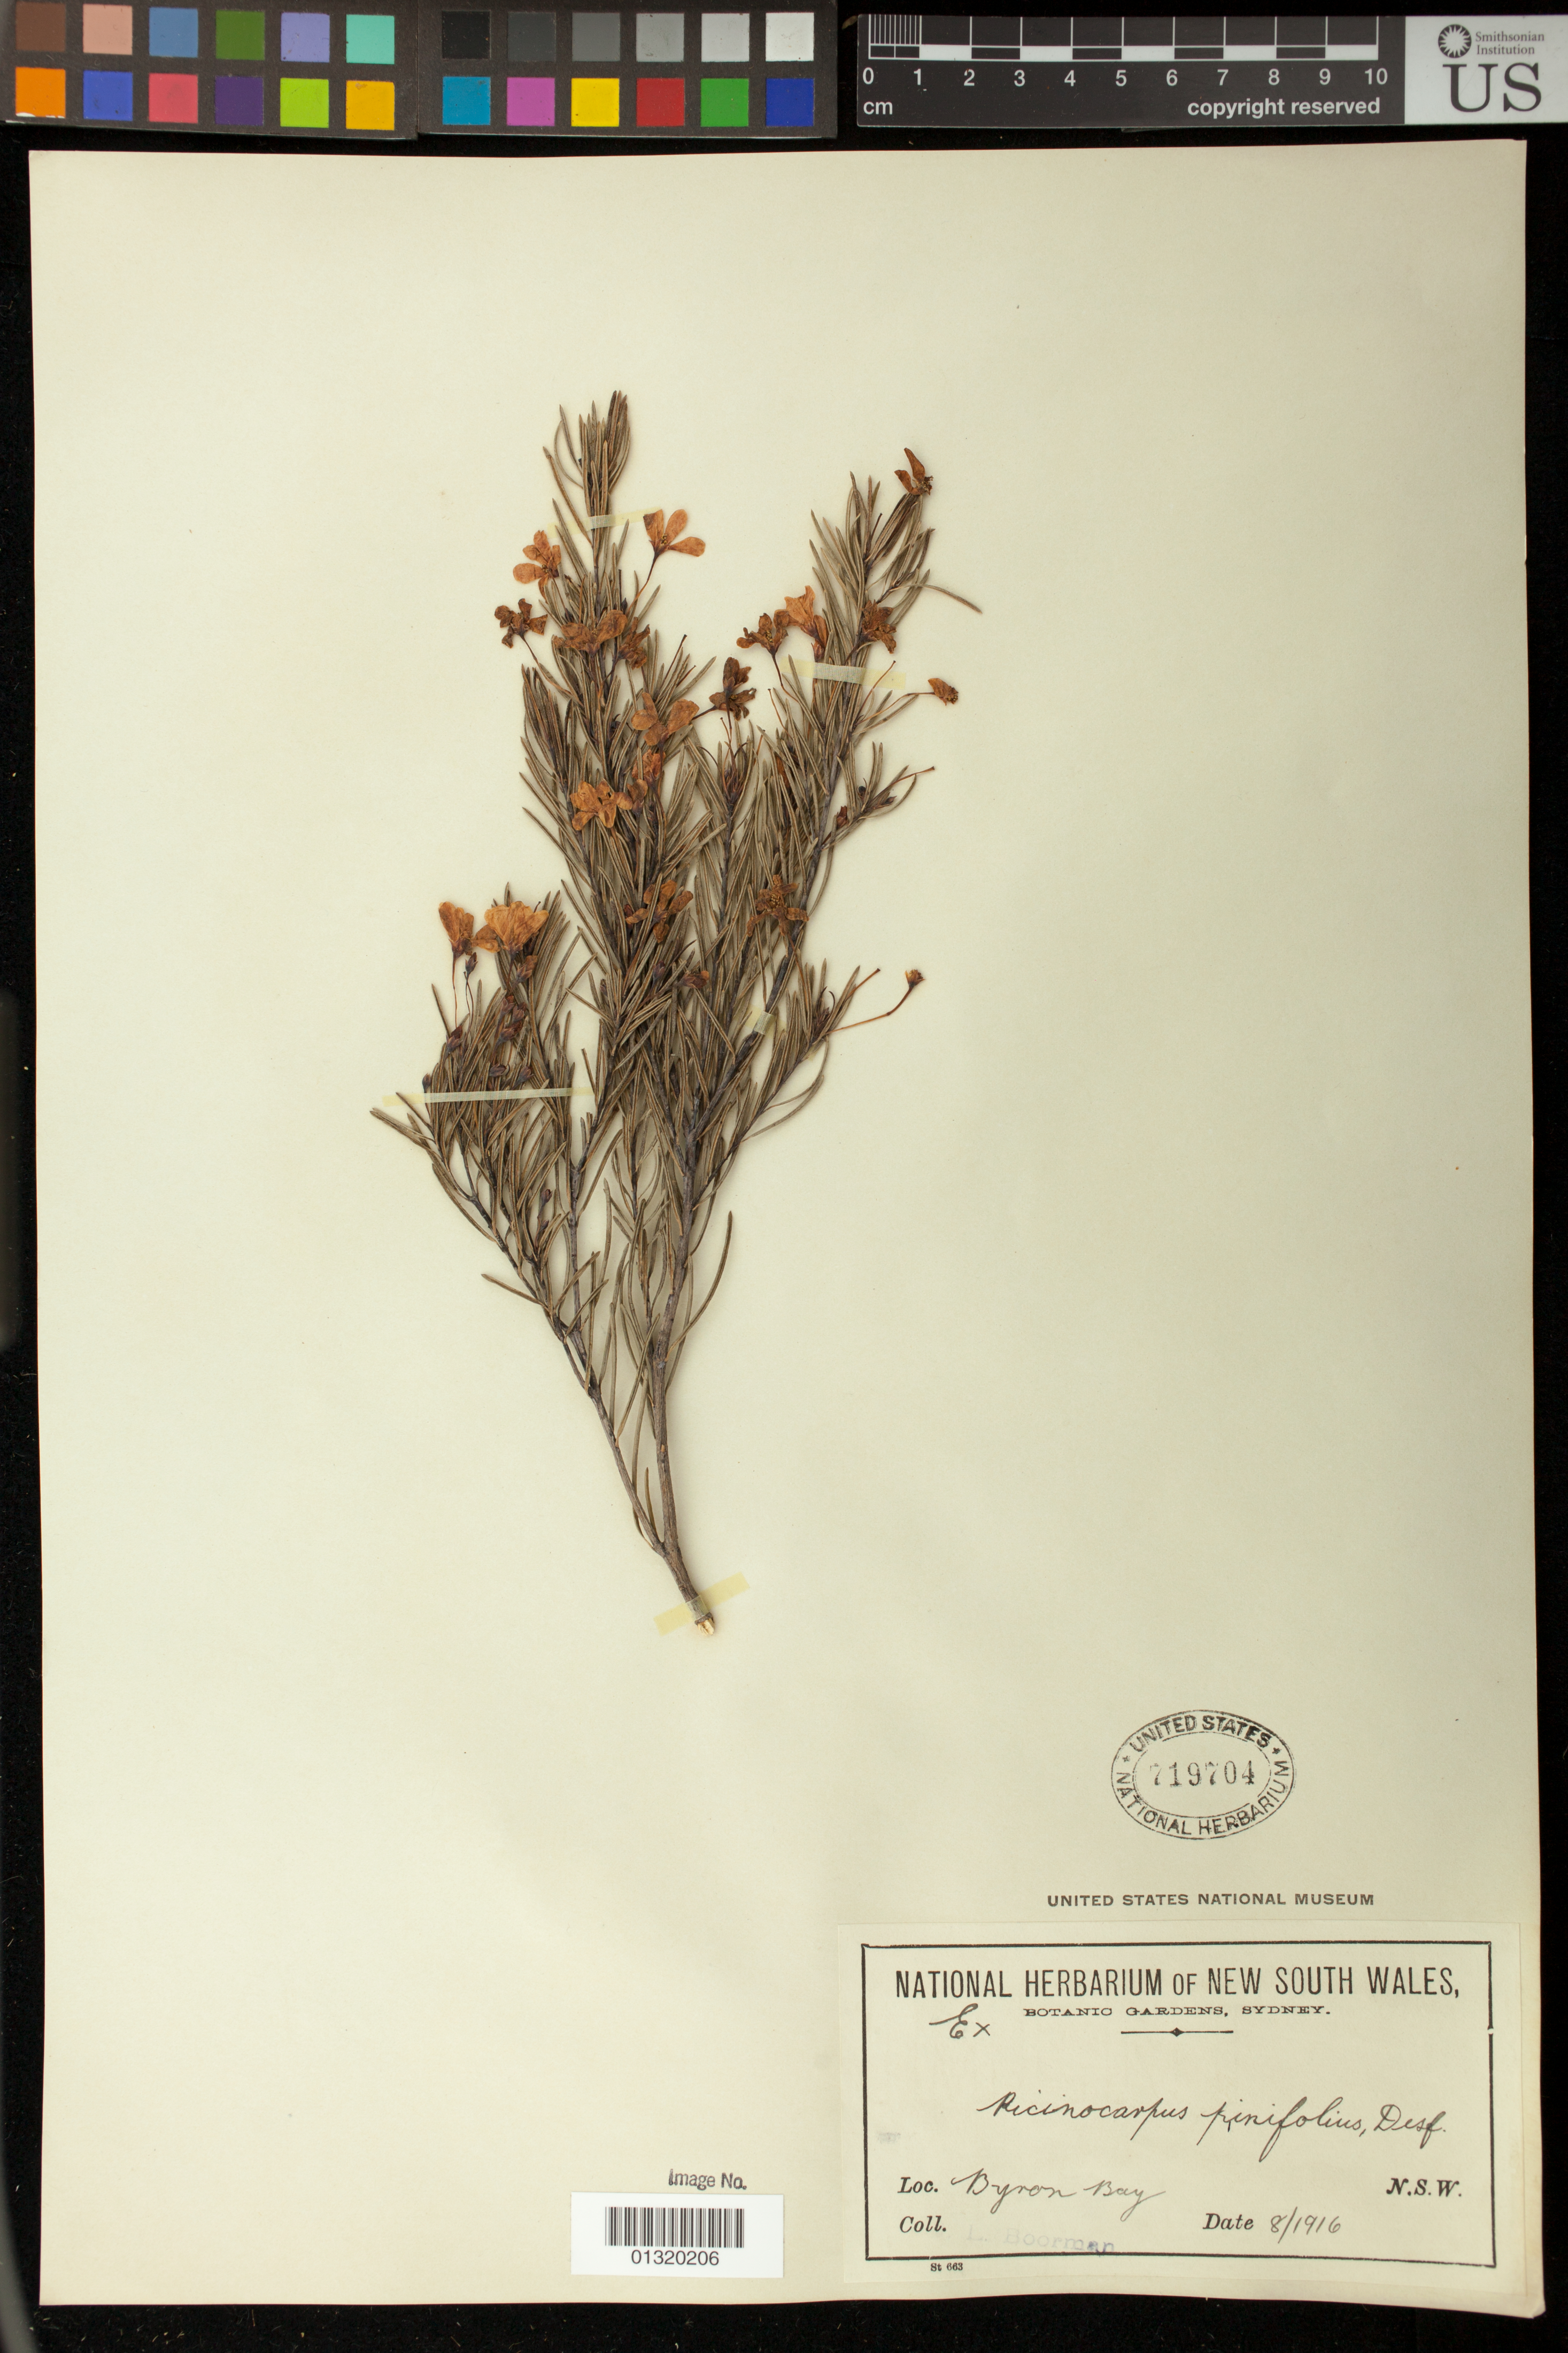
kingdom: Plantae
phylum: Tracheophyta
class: Magnoliopsida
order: Malpighiales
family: Euphorbiaceae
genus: Ricinocarpos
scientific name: Ricinocarpos pinifolius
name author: Desf.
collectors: J. Boorman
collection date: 1916-08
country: Australia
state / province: New South Wales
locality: Byron Bay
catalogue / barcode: US 719704